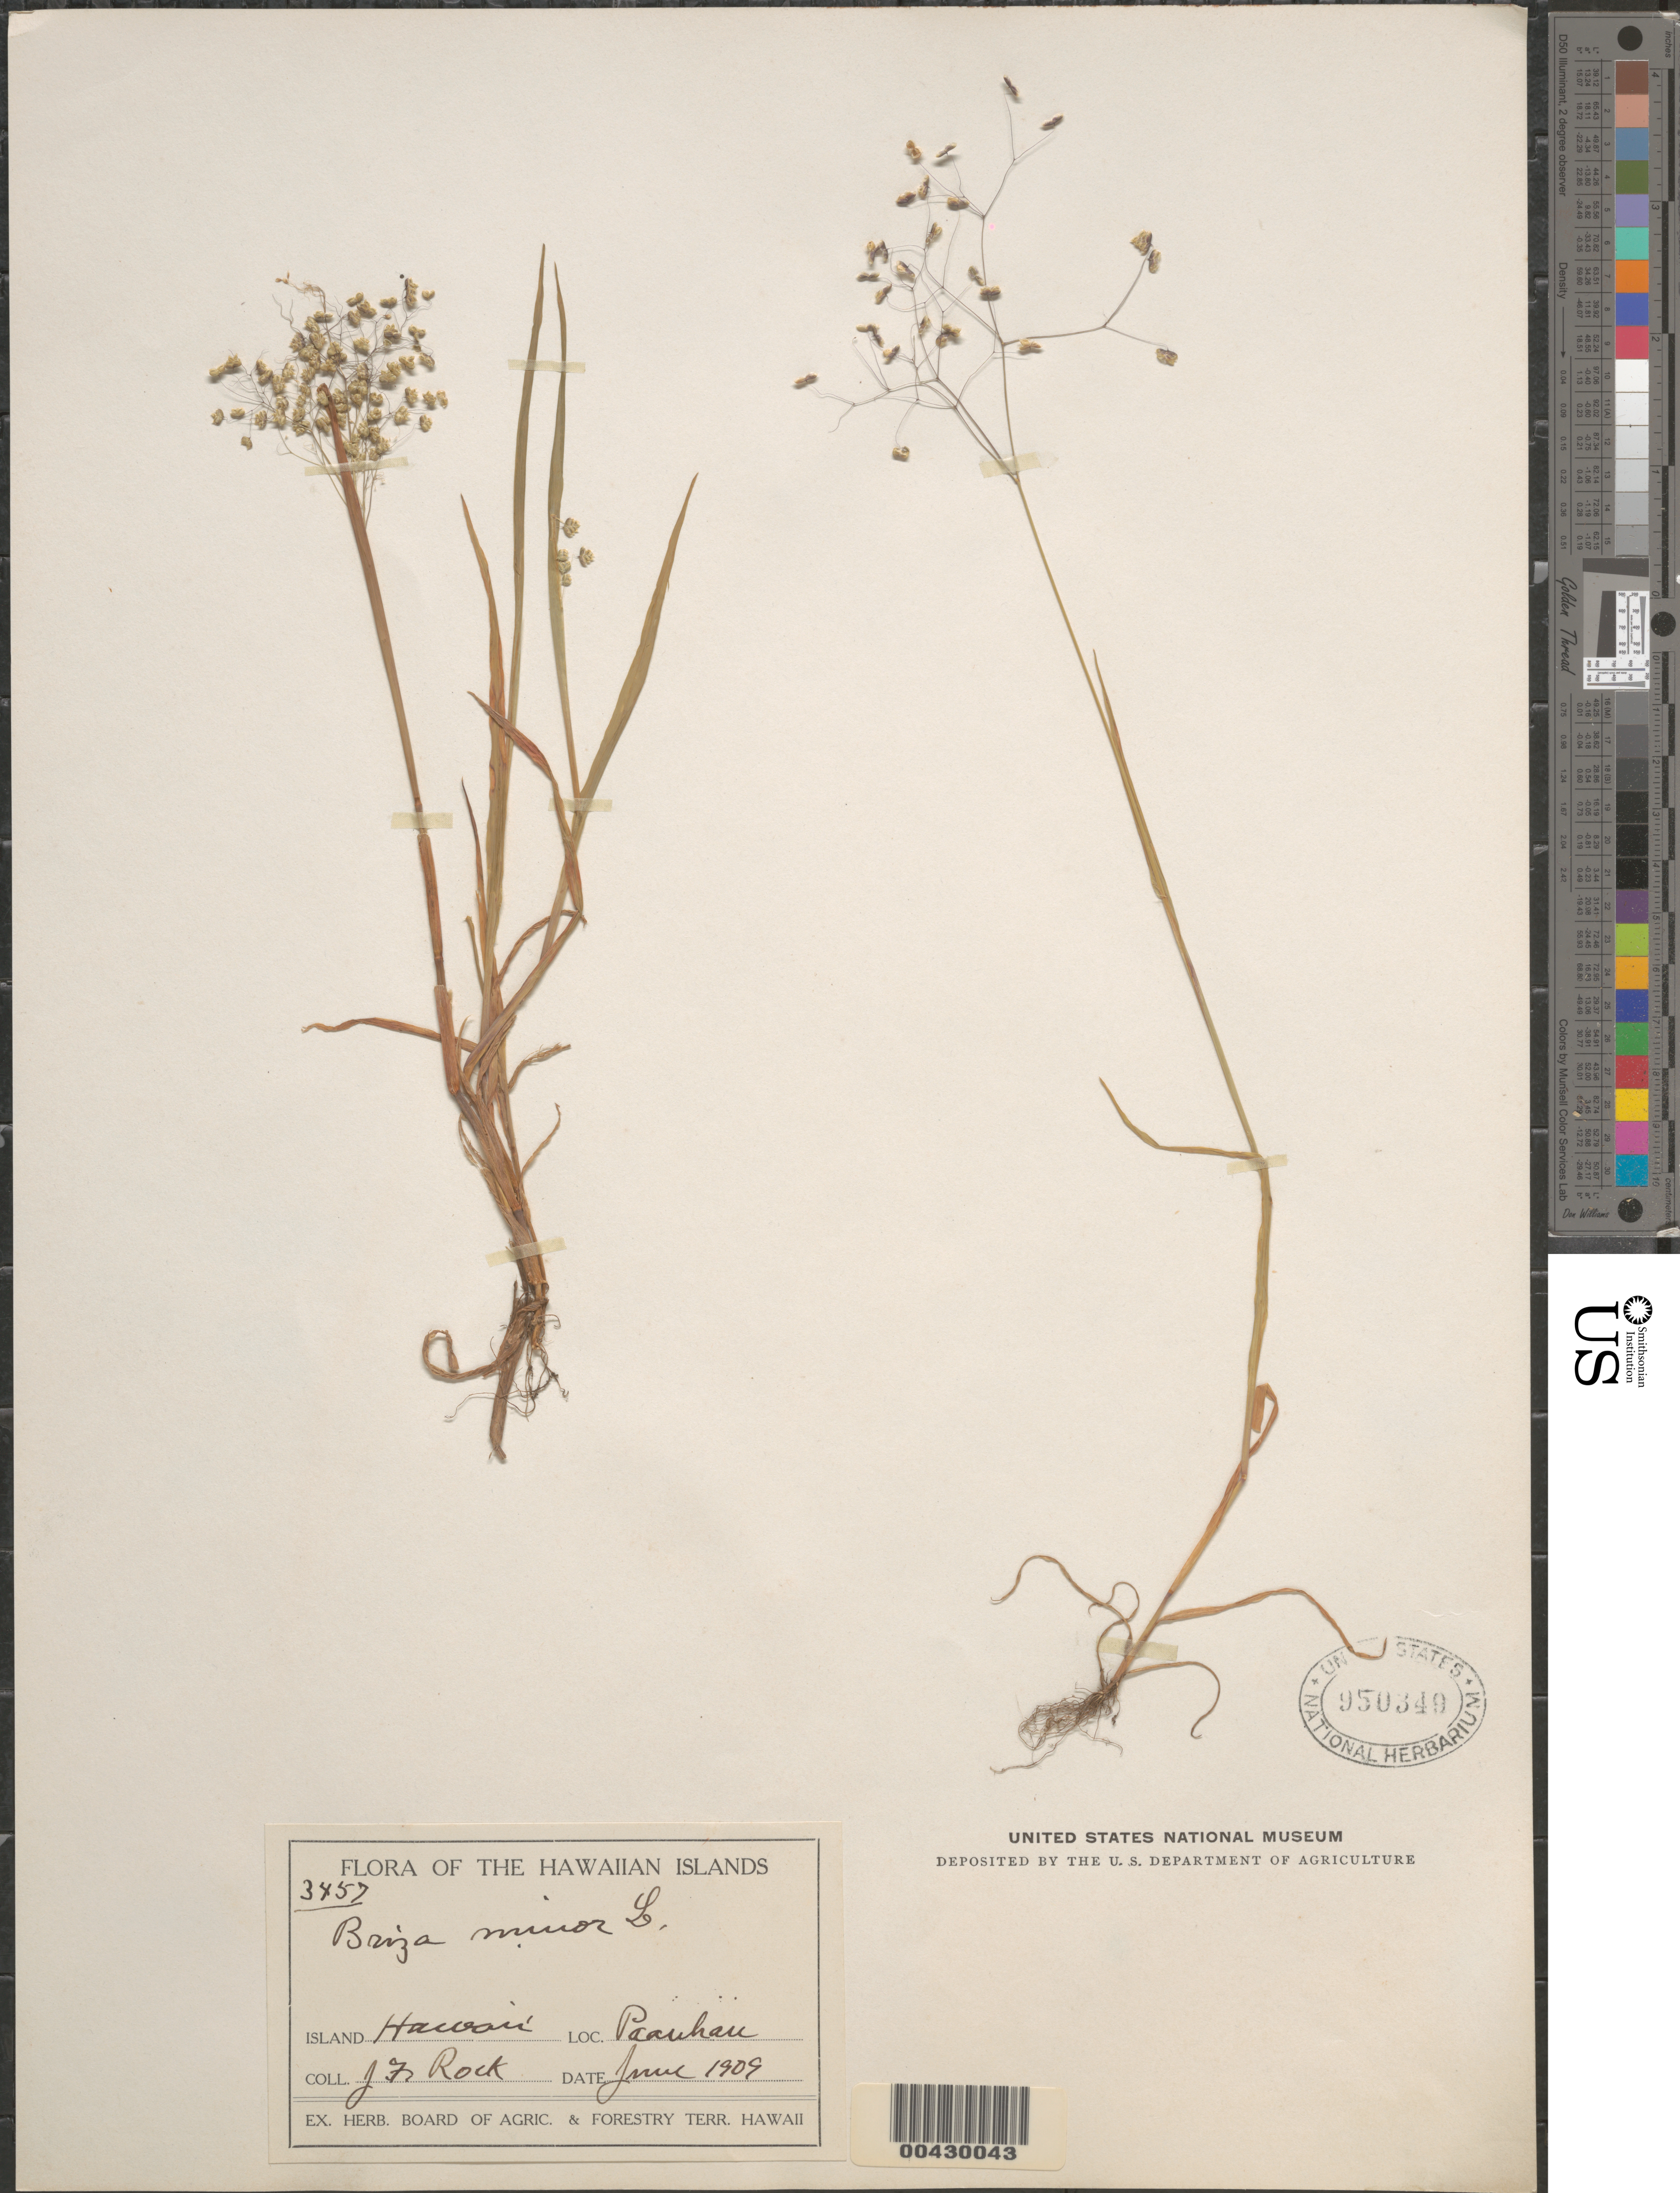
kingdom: Plantae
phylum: Tracheophyta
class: Liliopsida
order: Poales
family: Poaceae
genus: Briza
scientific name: Briza minor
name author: L.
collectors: J. F. Rock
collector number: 3457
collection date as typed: Jun 1909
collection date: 1909-06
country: United States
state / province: Hawaii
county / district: Hawaii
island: Hawaii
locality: Paauhau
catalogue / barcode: US 950340